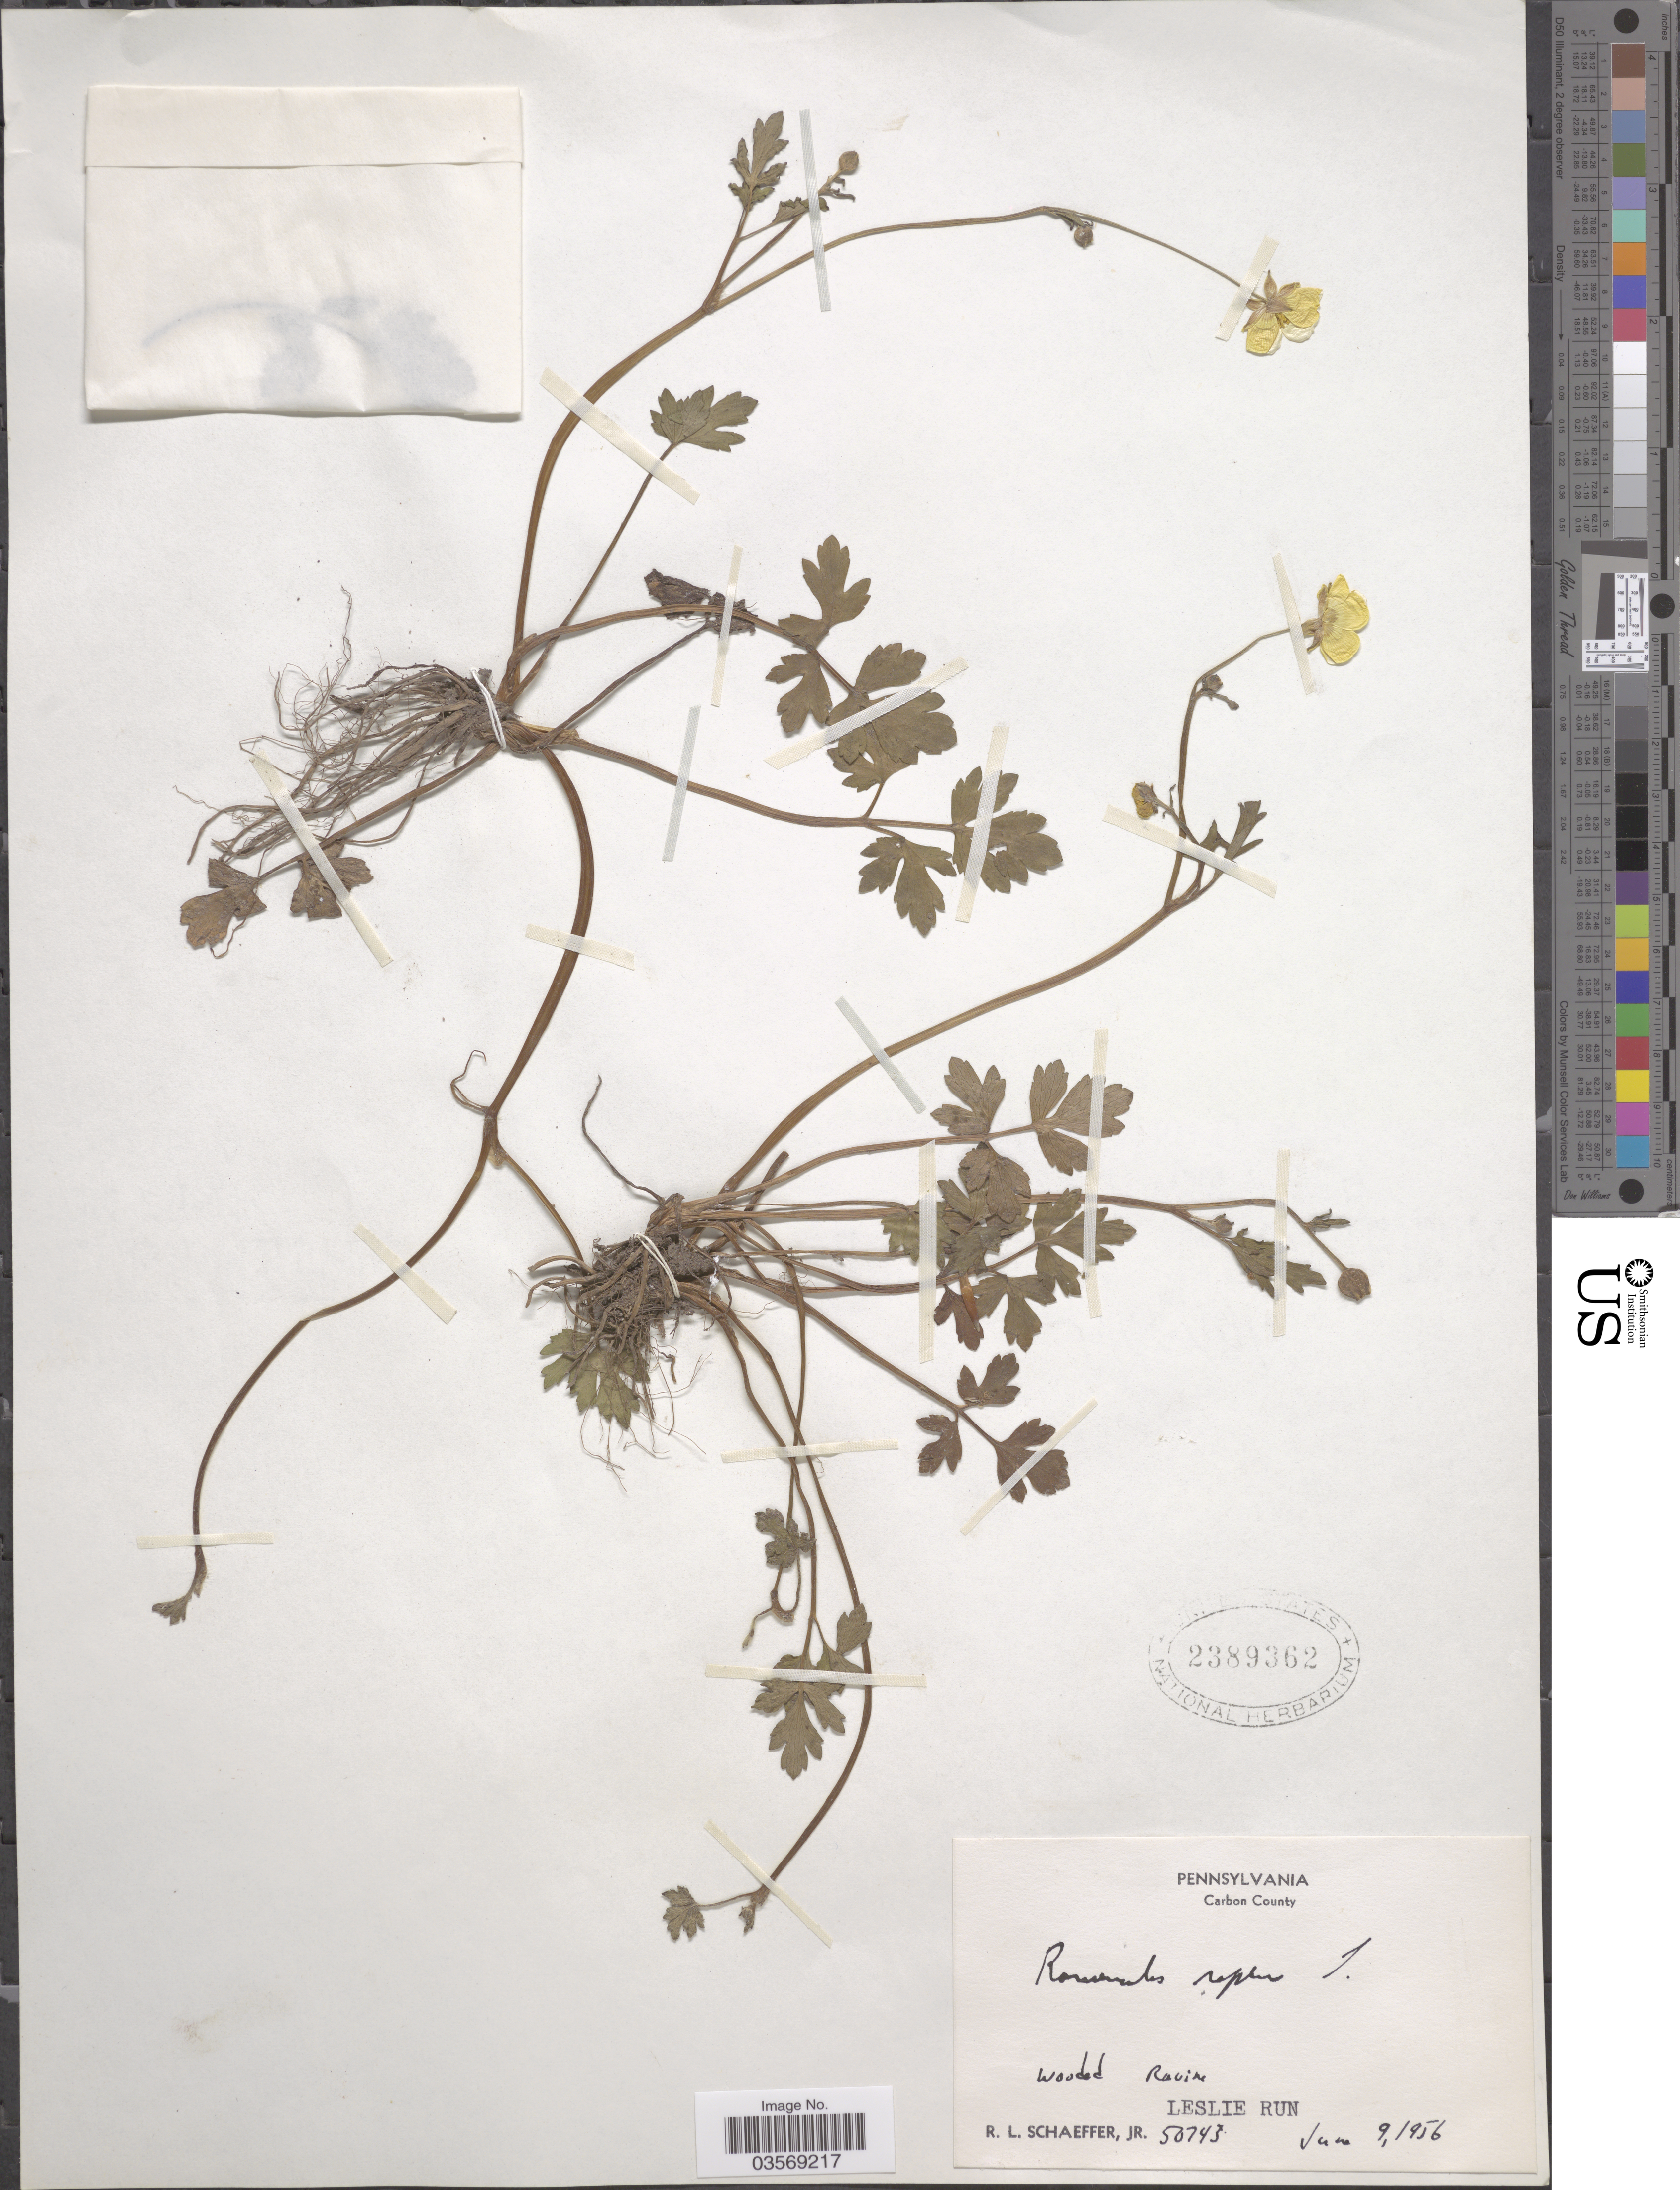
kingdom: Plantae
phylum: Tracheophyta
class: Magnoliopsida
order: Ranunculales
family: Ranunculaceae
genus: Ranunculus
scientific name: Ranunculus repens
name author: L.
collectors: R. L. Schaeffer Jr.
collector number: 50743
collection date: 1956-06-09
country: United States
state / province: Pennsylvania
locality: Carbon County. Leslie Run.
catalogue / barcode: US 2389362